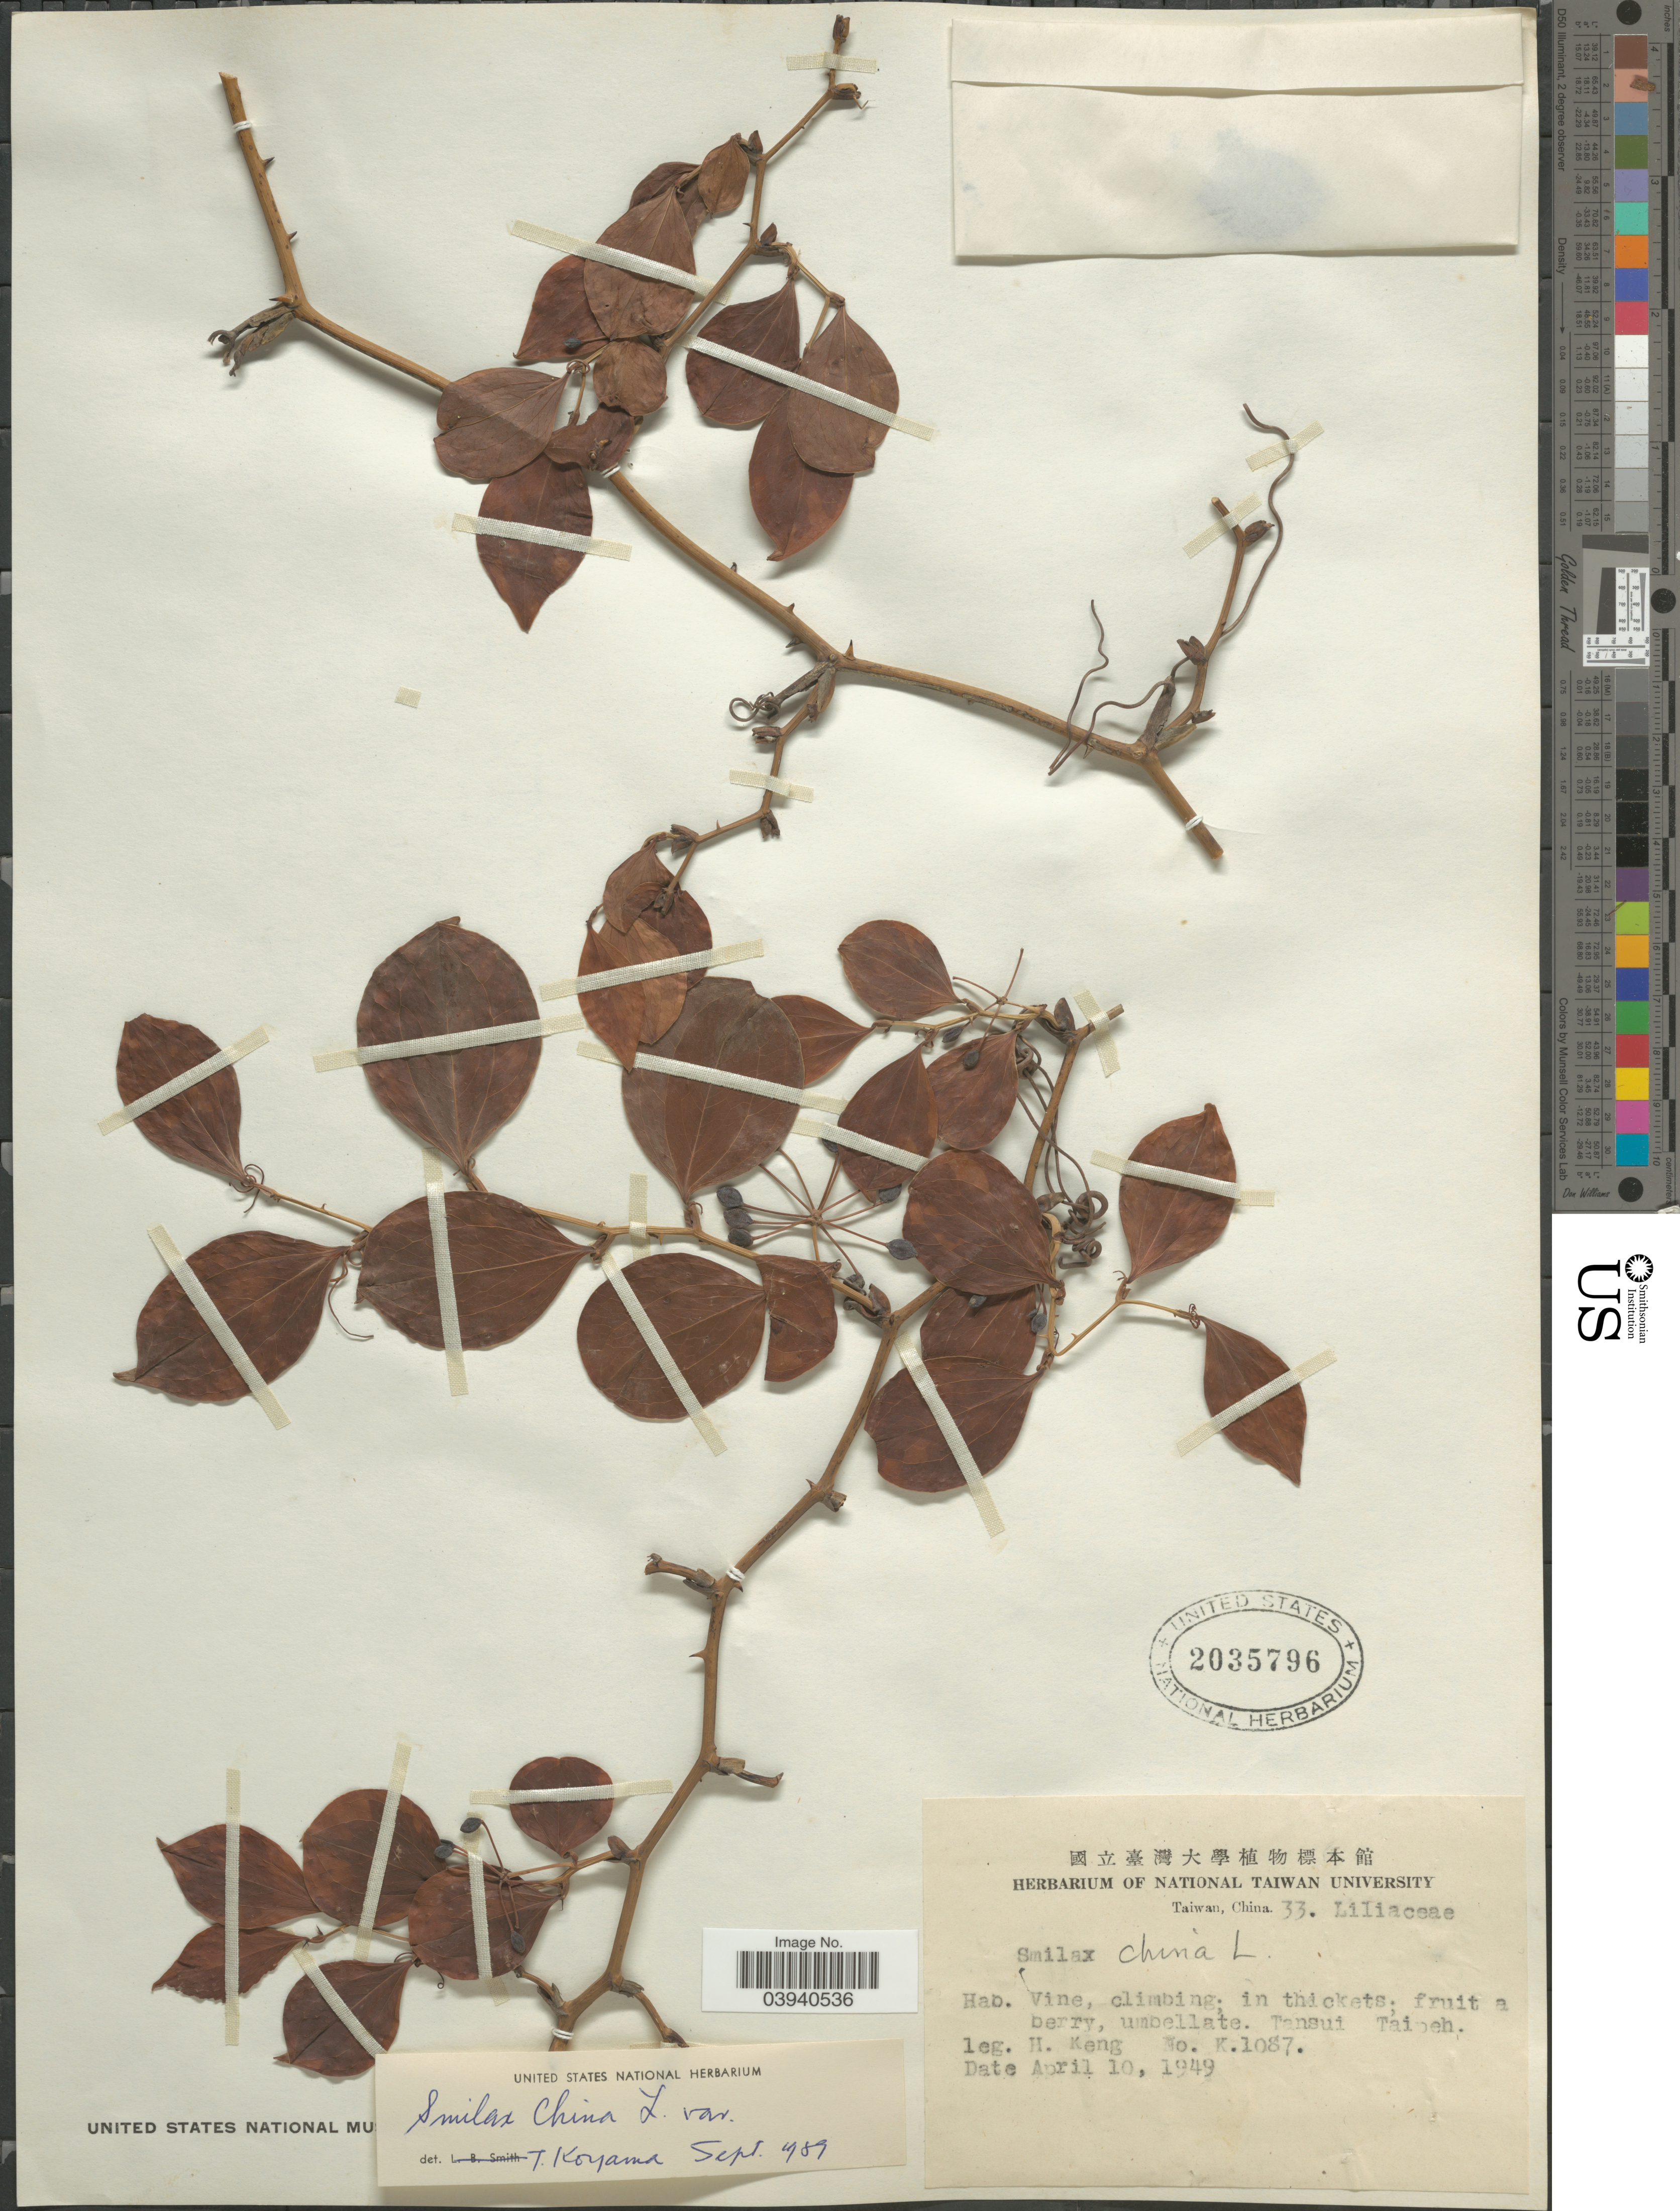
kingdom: Plantae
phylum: Tracheophyta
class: Liliopsida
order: Liliales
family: Smilacaceae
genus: Smilax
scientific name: Smilax china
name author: L.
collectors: H. Keng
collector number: K 1087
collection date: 1949-04-10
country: Taiwan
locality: Tansui Taipeh.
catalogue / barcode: US 2035796